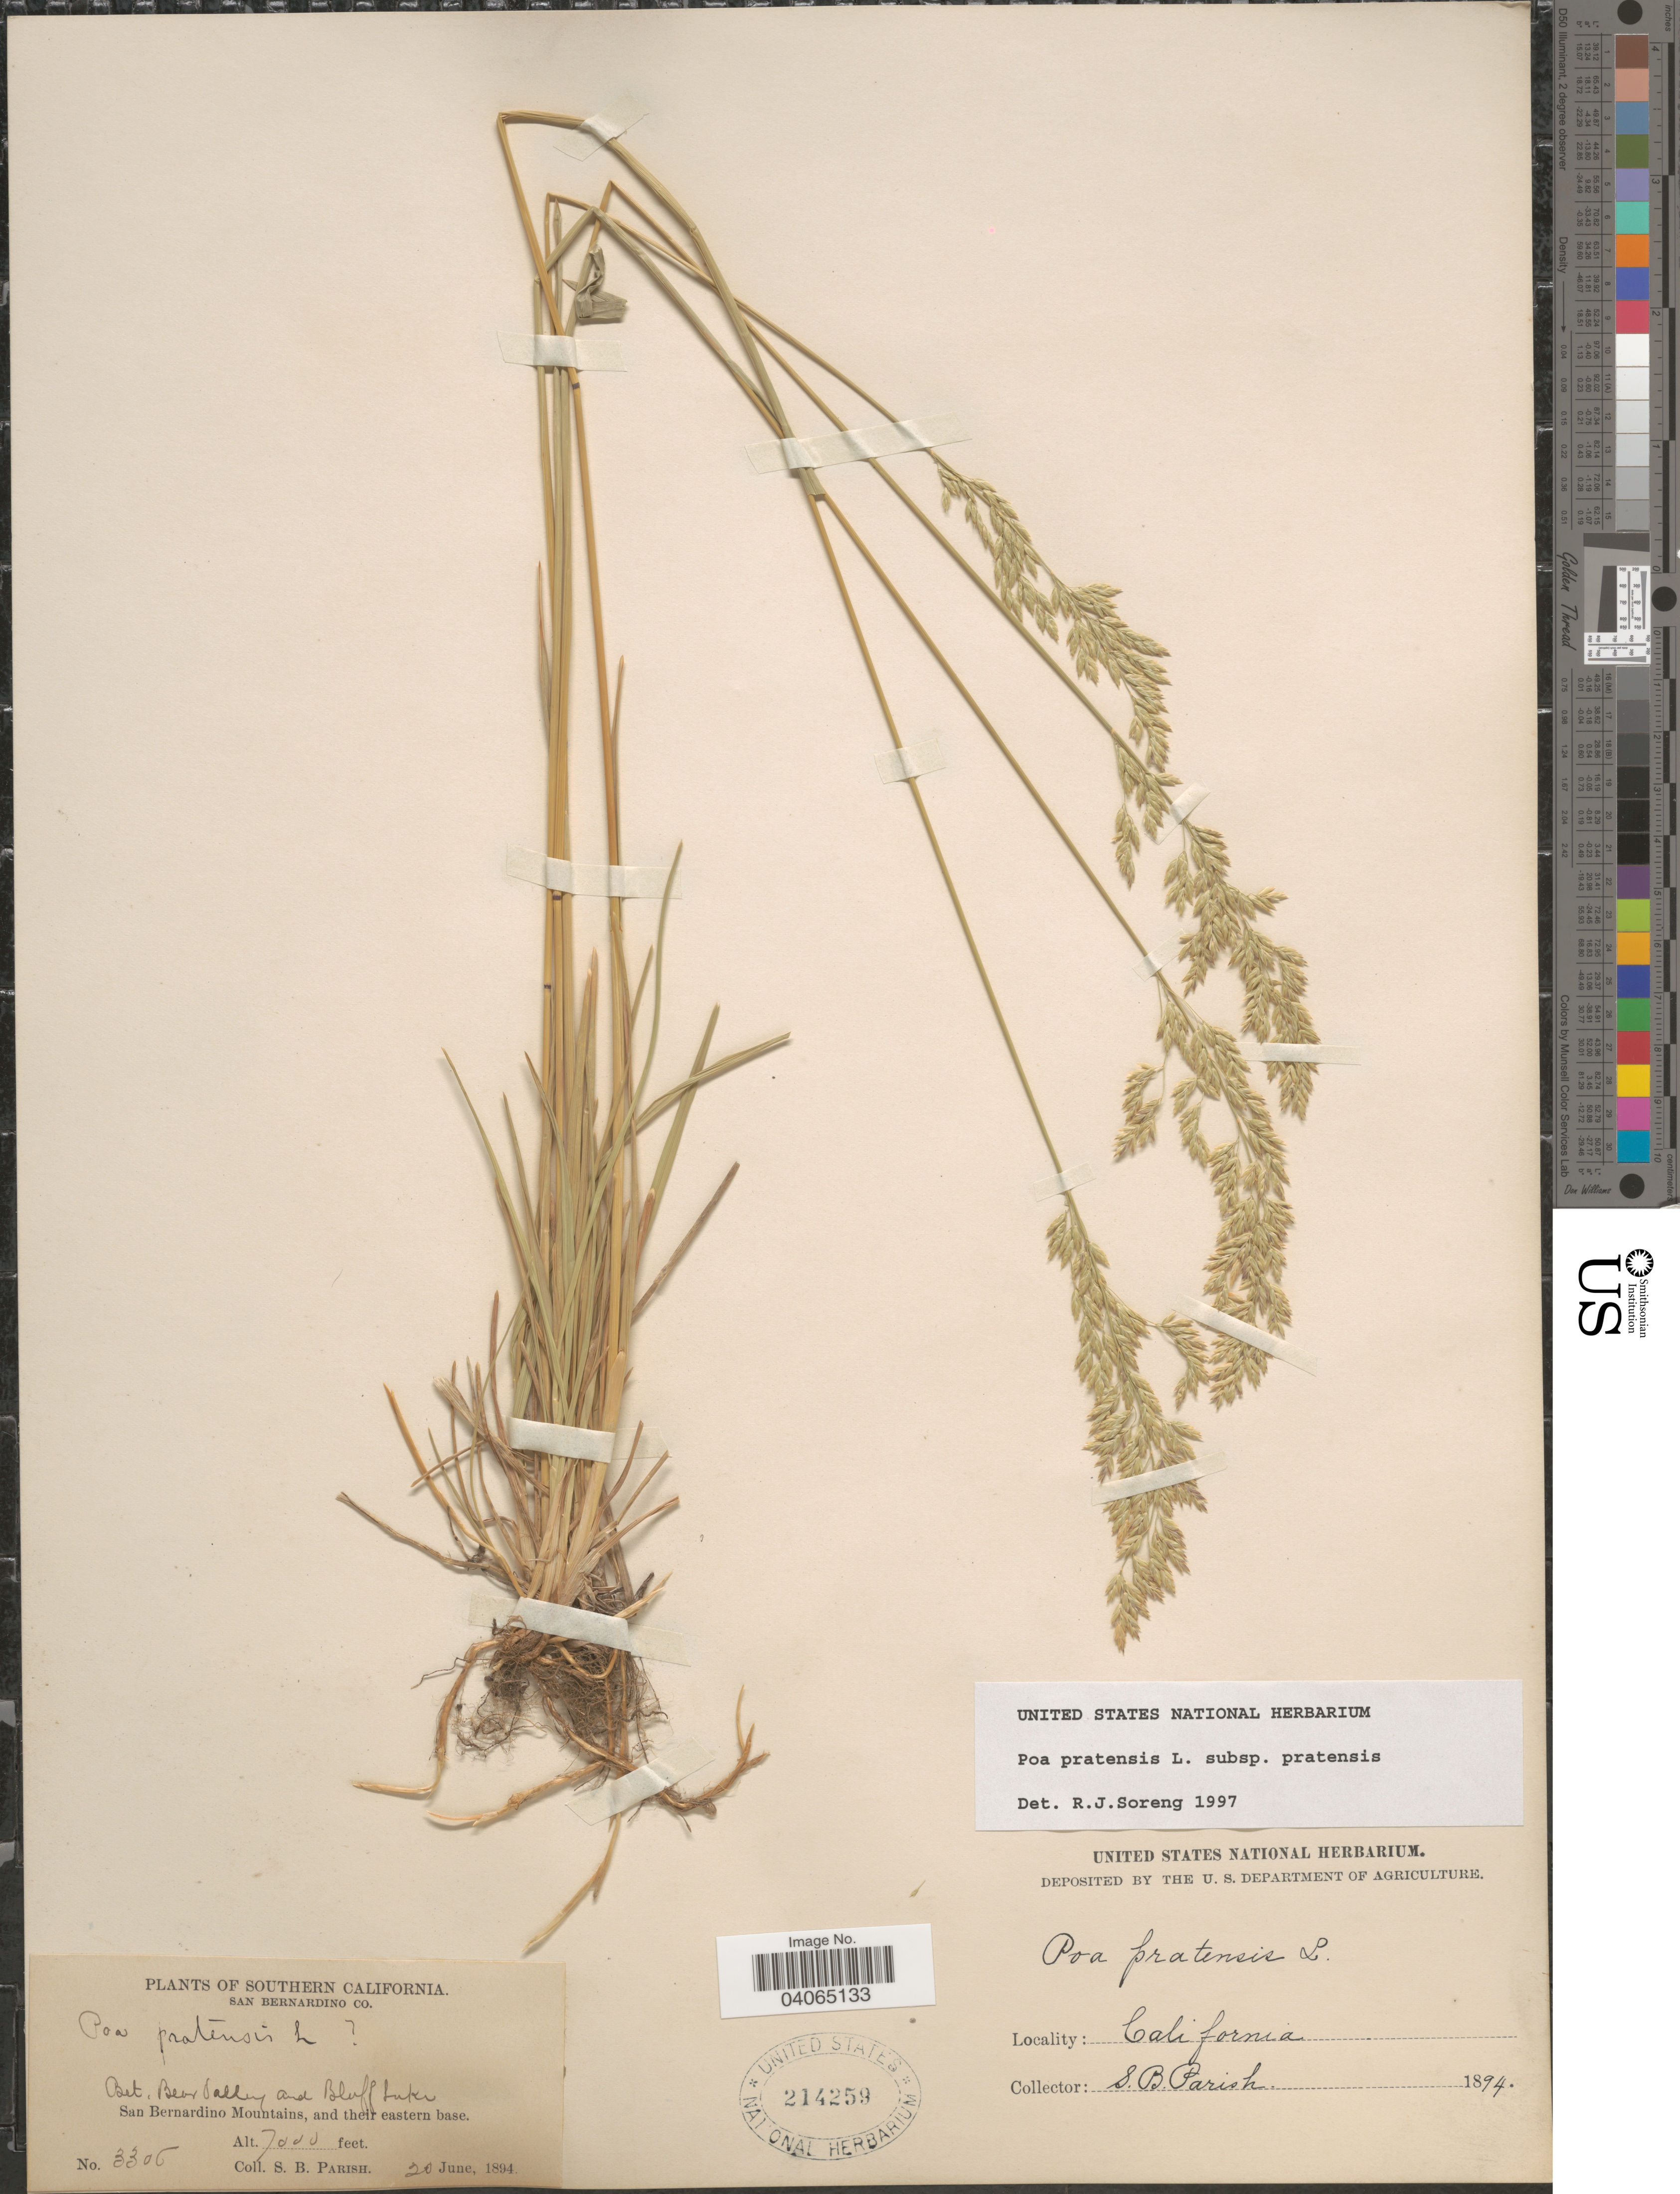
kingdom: Plantae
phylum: Tracheophyta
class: Liliopsida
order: Poales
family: Poaceae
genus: Poa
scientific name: Poa pratensis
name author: L.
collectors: S. B. Parish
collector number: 3306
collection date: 1894-06-20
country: United States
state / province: California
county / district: San Bernardino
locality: Southern California. San Bernardino Co. Bet. Bear Valley and Bluff Lake. San Bernardino Mountains, and their eastern base.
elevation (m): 2134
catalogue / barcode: US 214259